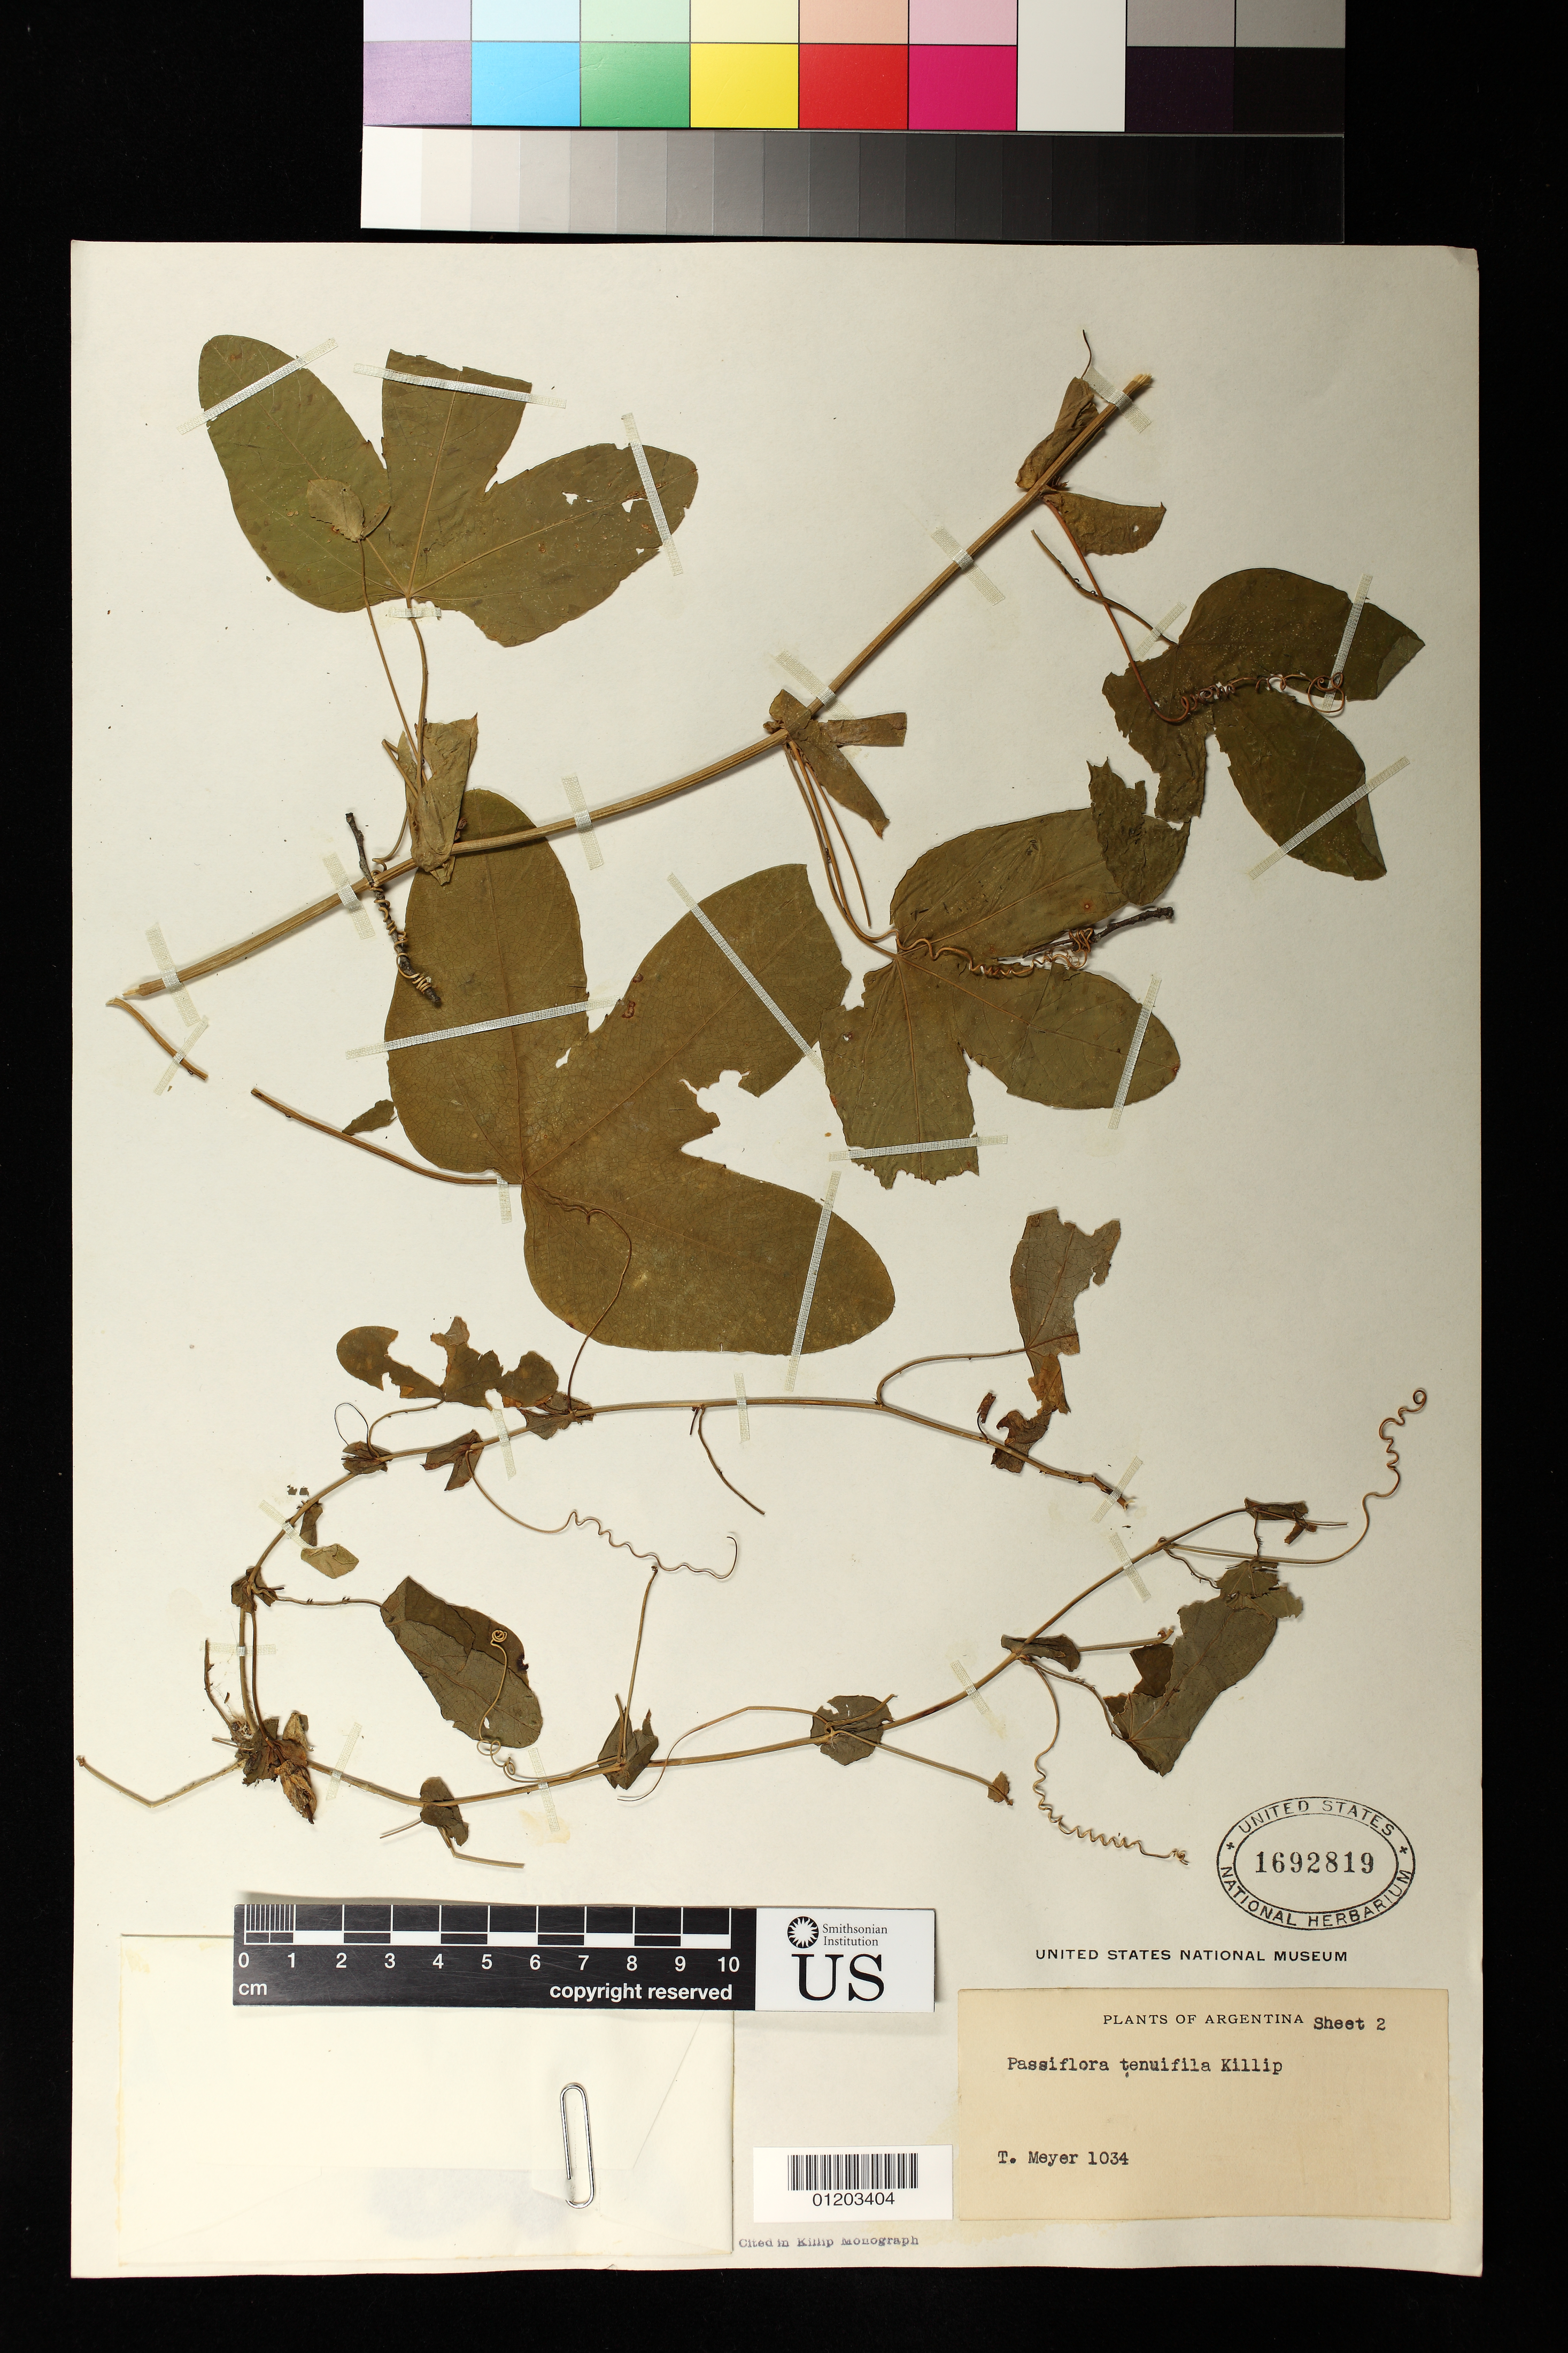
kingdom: Plantae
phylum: Tracheophyta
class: Magnoliopsida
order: Malpighiales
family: Passifloraceae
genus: Passiflora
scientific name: Passiflora tenuifila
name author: Killip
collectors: T. Meyer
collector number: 1034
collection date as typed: Feb 15 1934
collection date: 1934-02-15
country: Argentina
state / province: Chaco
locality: Fontana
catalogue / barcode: US 1692819